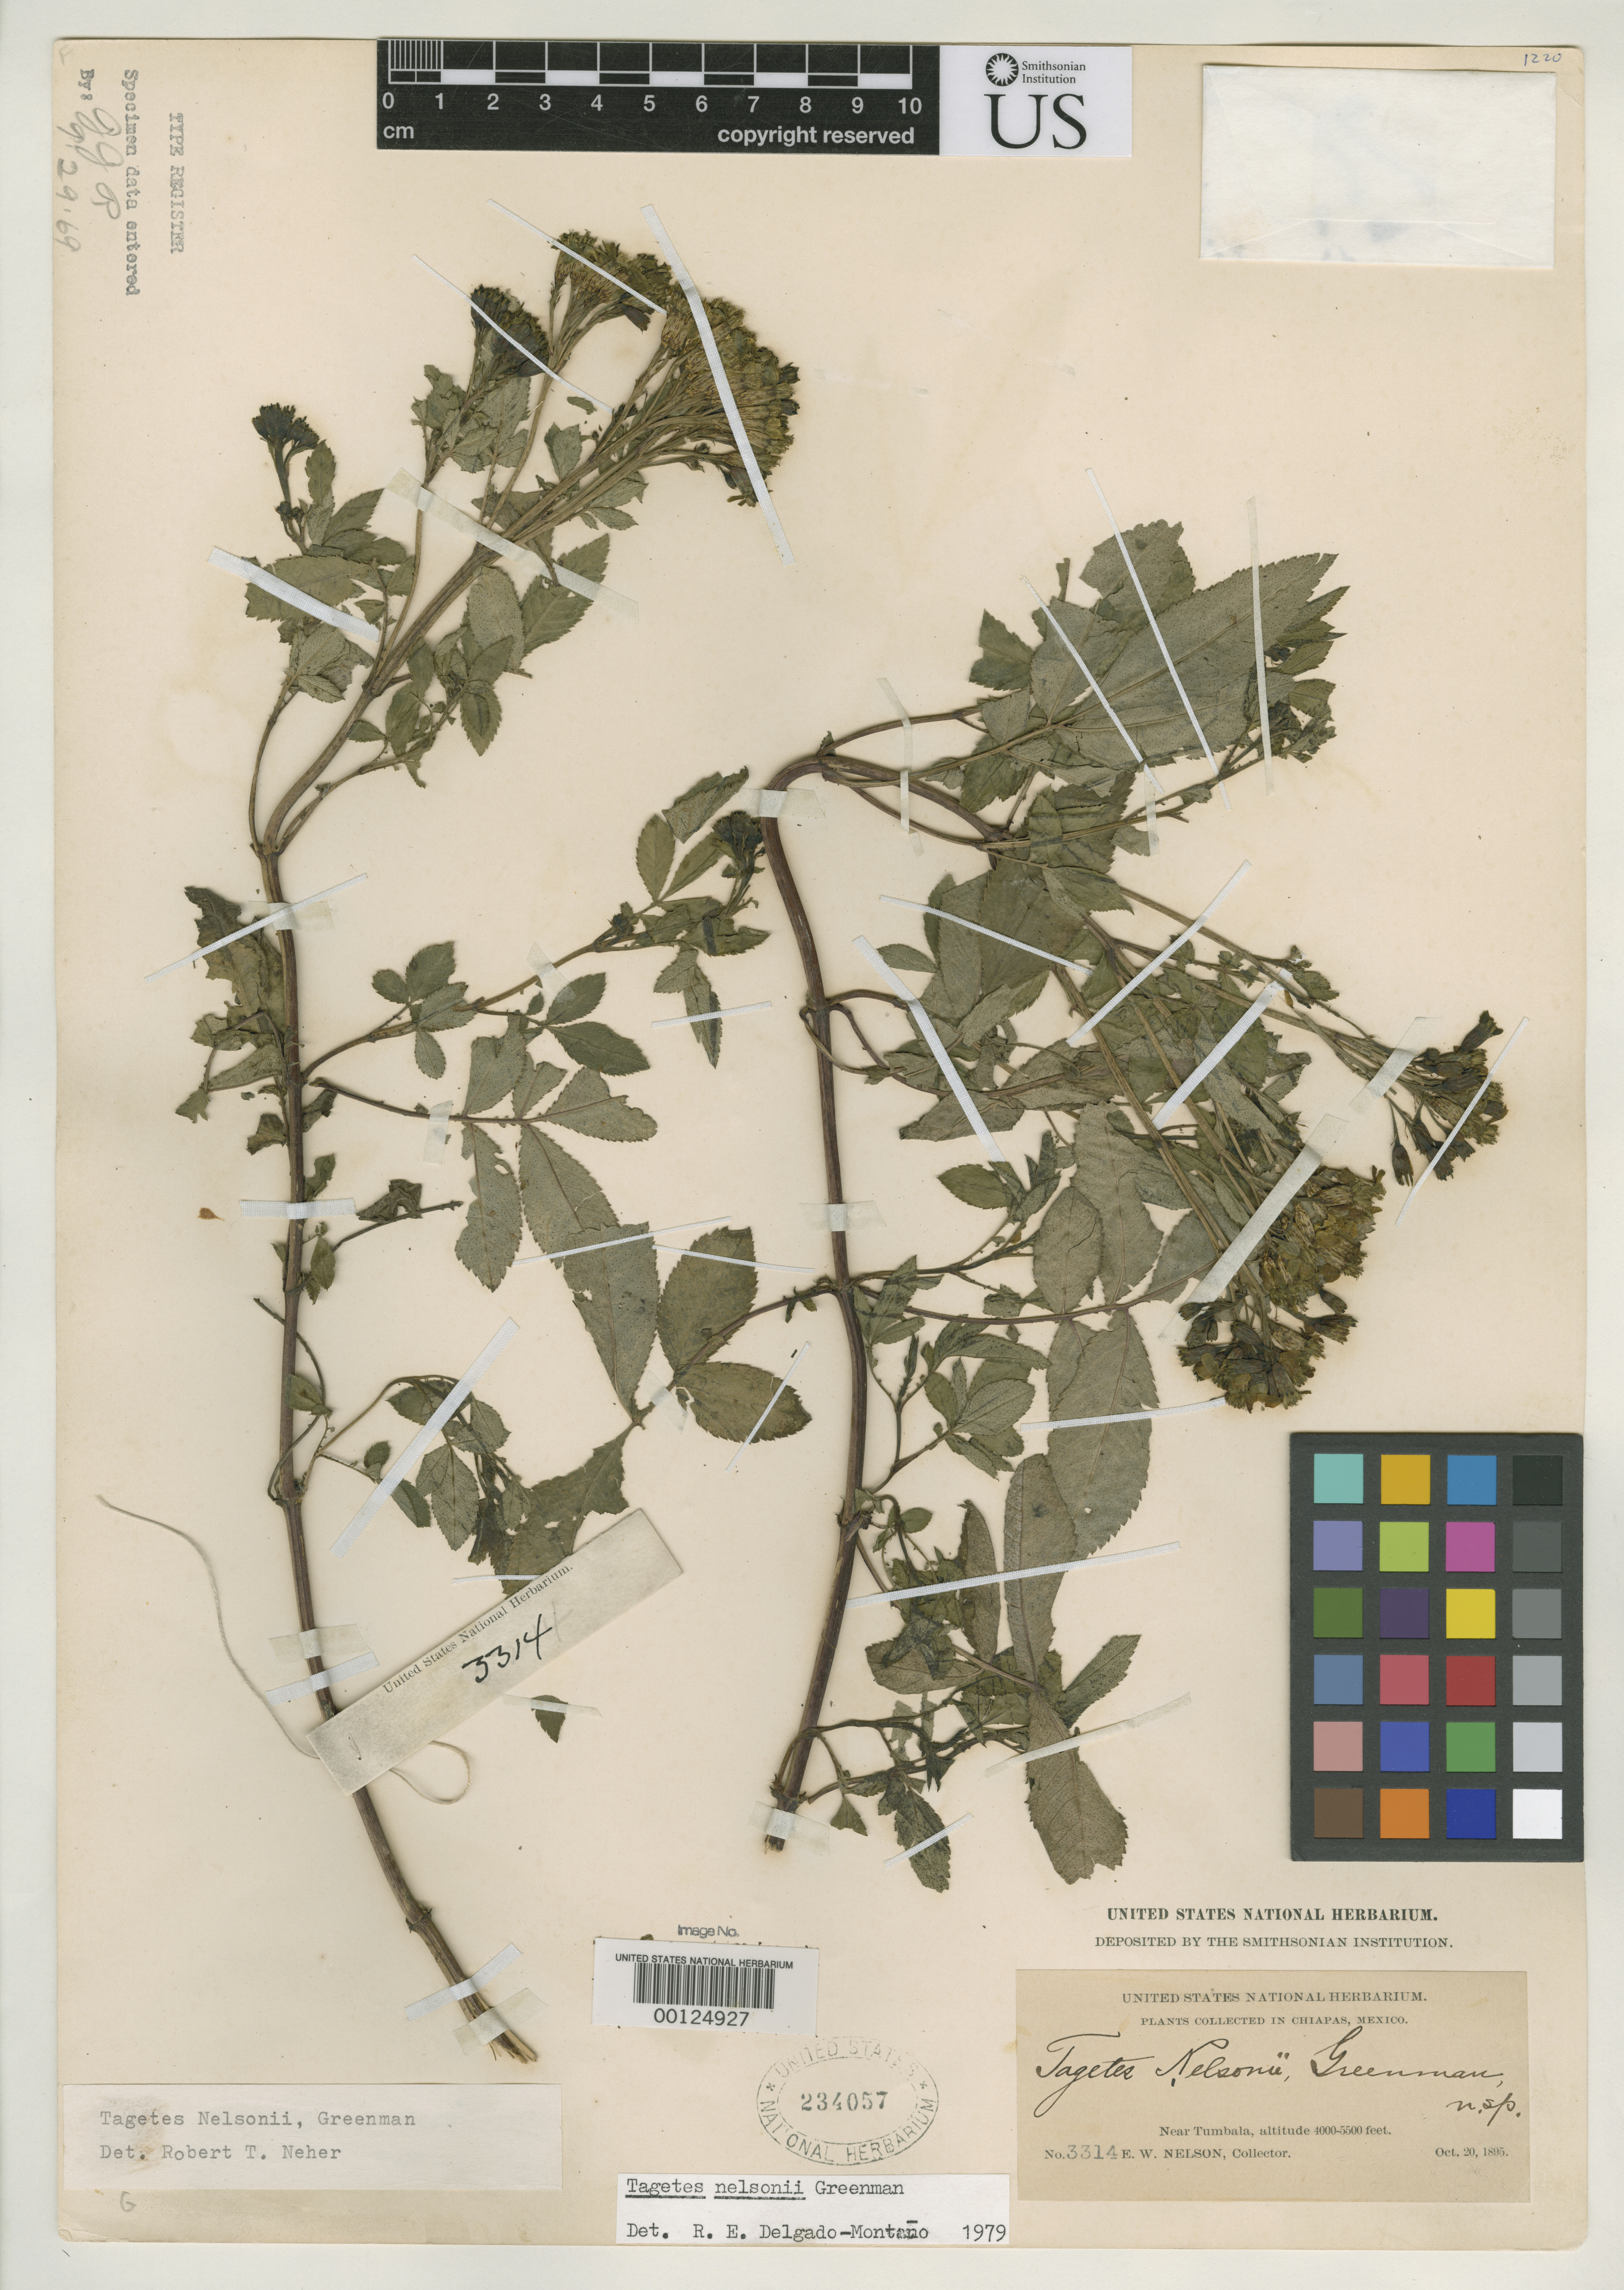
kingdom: Plantae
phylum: Tracheophyta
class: Magnoliopsida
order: Asterales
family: Asteraceae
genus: Tagetes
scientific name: Tagetes nelsonii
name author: Greenm.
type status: Isotype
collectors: E. W. Nelson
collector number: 3314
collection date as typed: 20 Oct 1895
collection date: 1895-10-20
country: Mexico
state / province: Chiapas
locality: Near Tumbala.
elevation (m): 1200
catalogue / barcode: US 234057